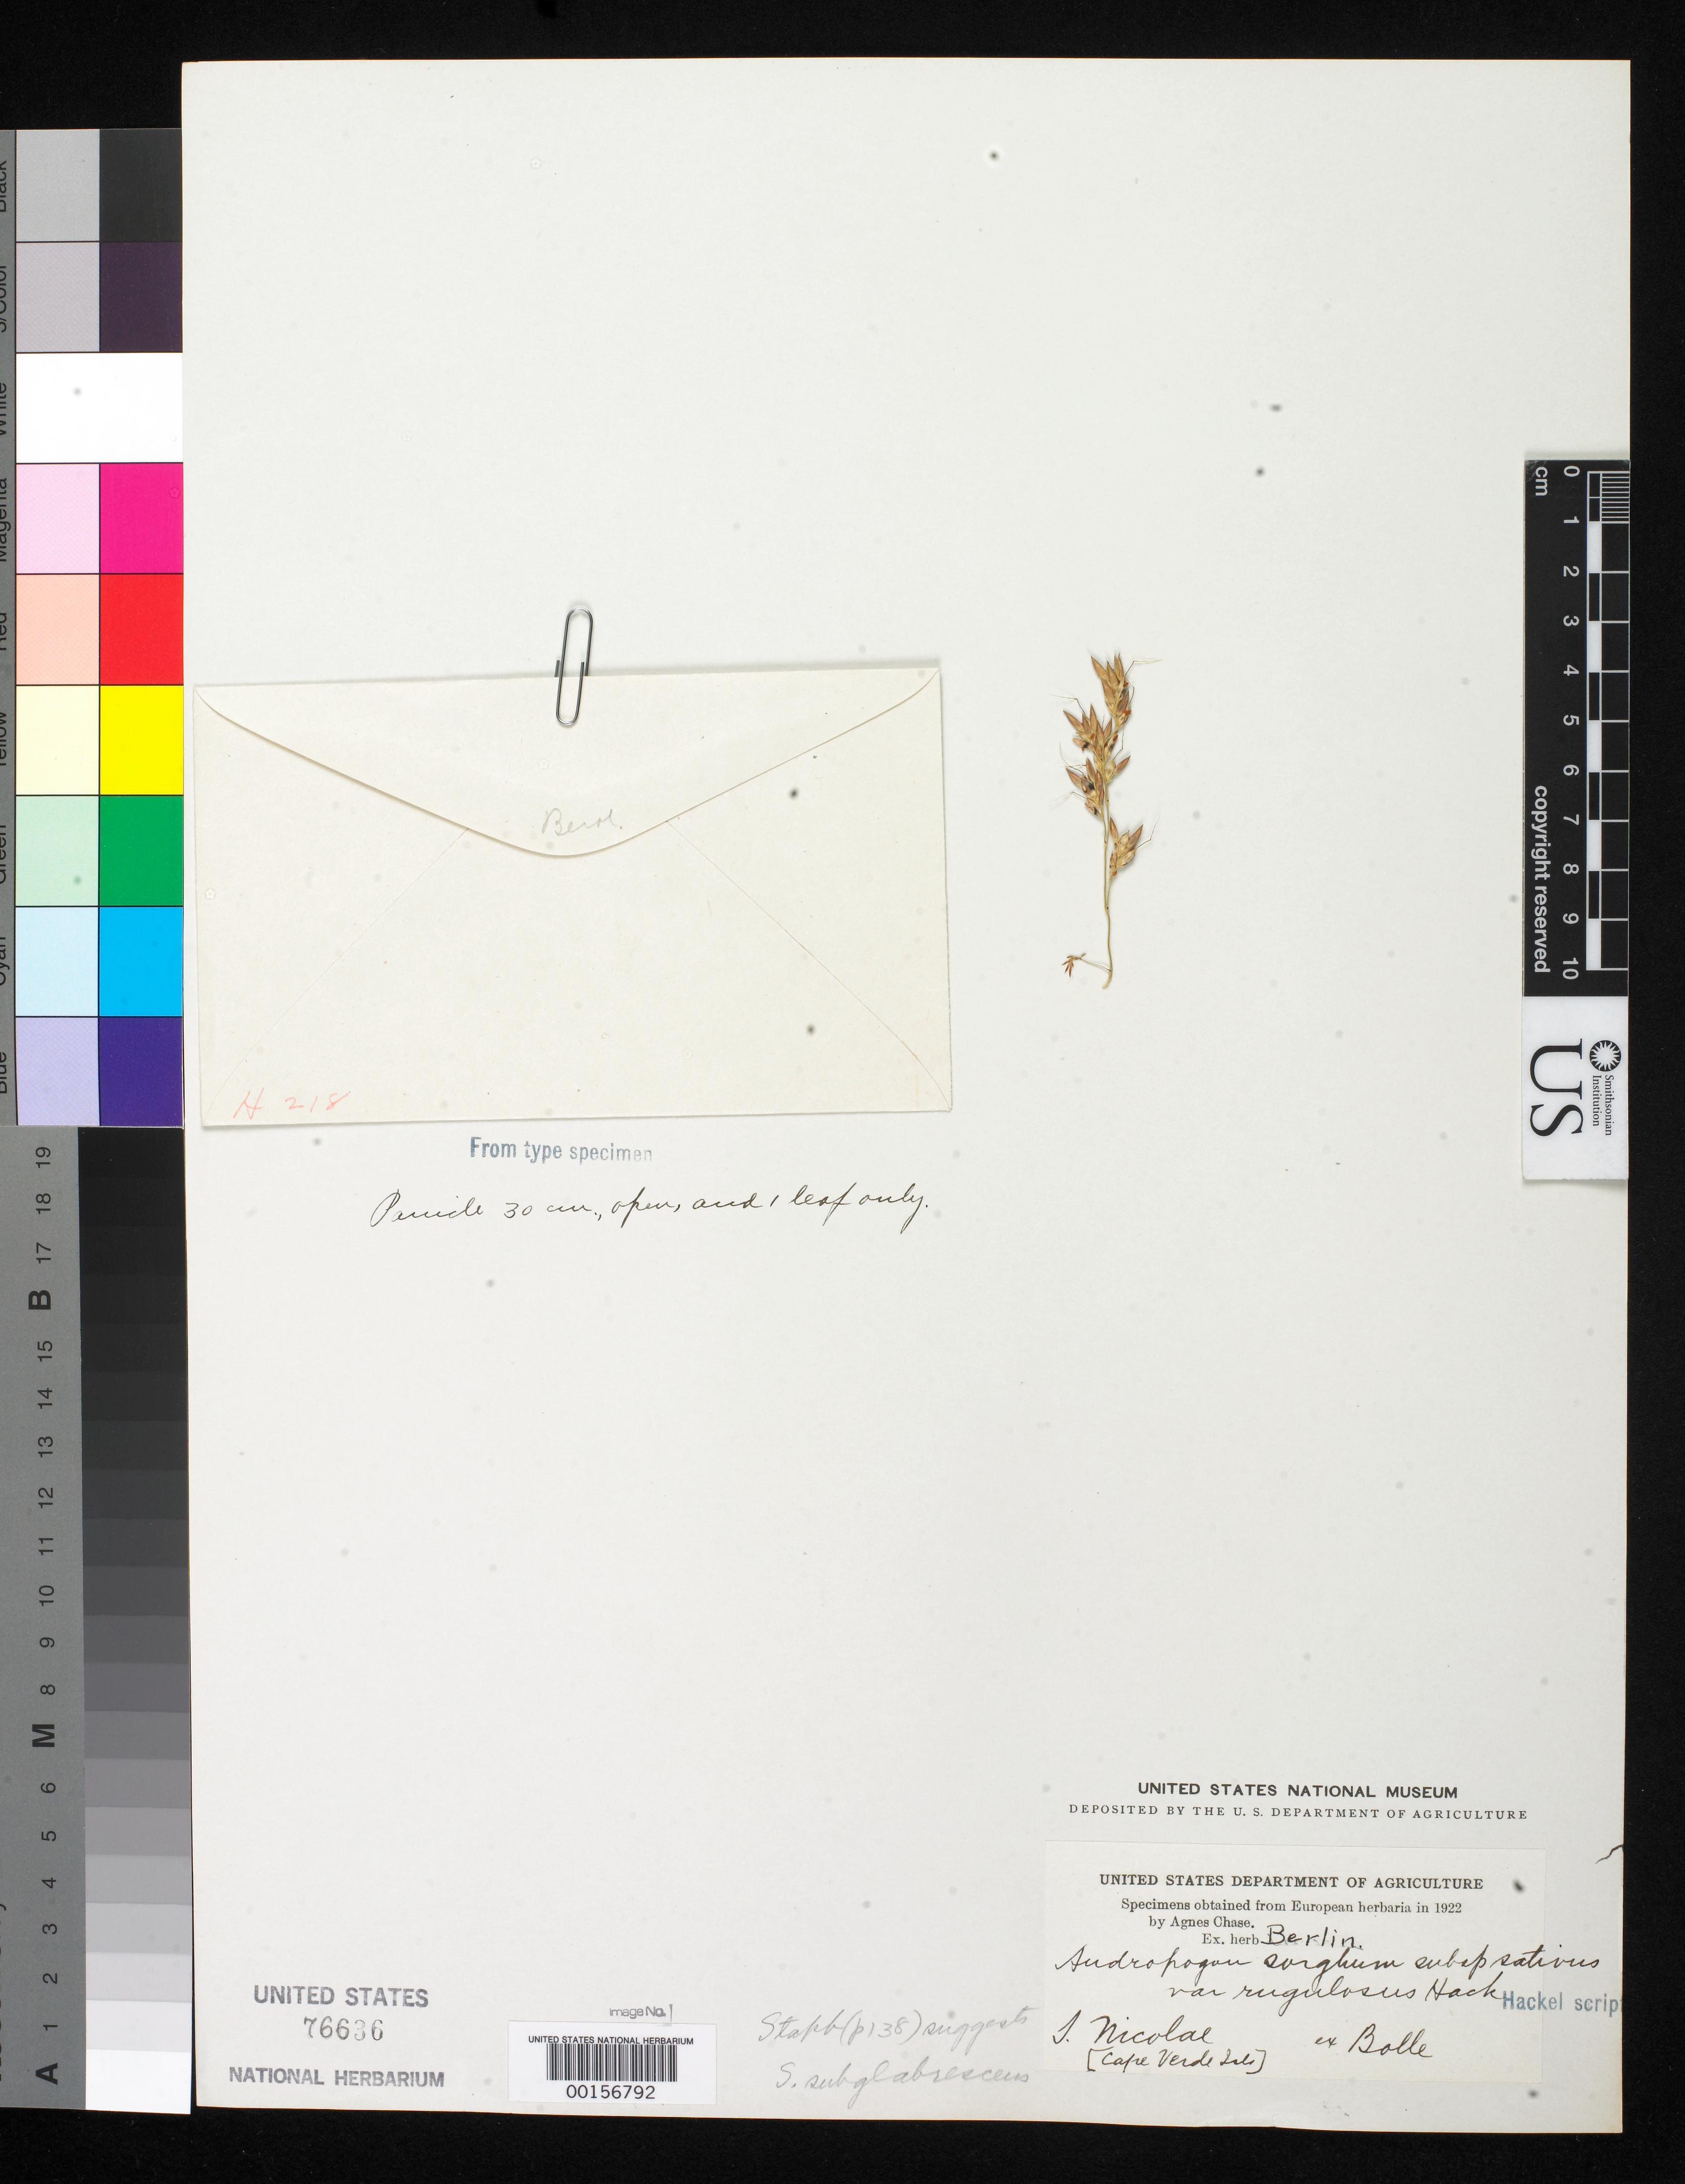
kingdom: Plantae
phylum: Tracheophyta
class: Liliopsida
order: Poales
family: Poaceae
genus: Andropogon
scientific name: Andropogon sorghum subsp. sativus var. rugulosus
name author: Hack. in A. DC.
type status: Type Fragment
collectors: J. Nicolae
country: Cape Verde Islands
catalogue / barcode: US 76636